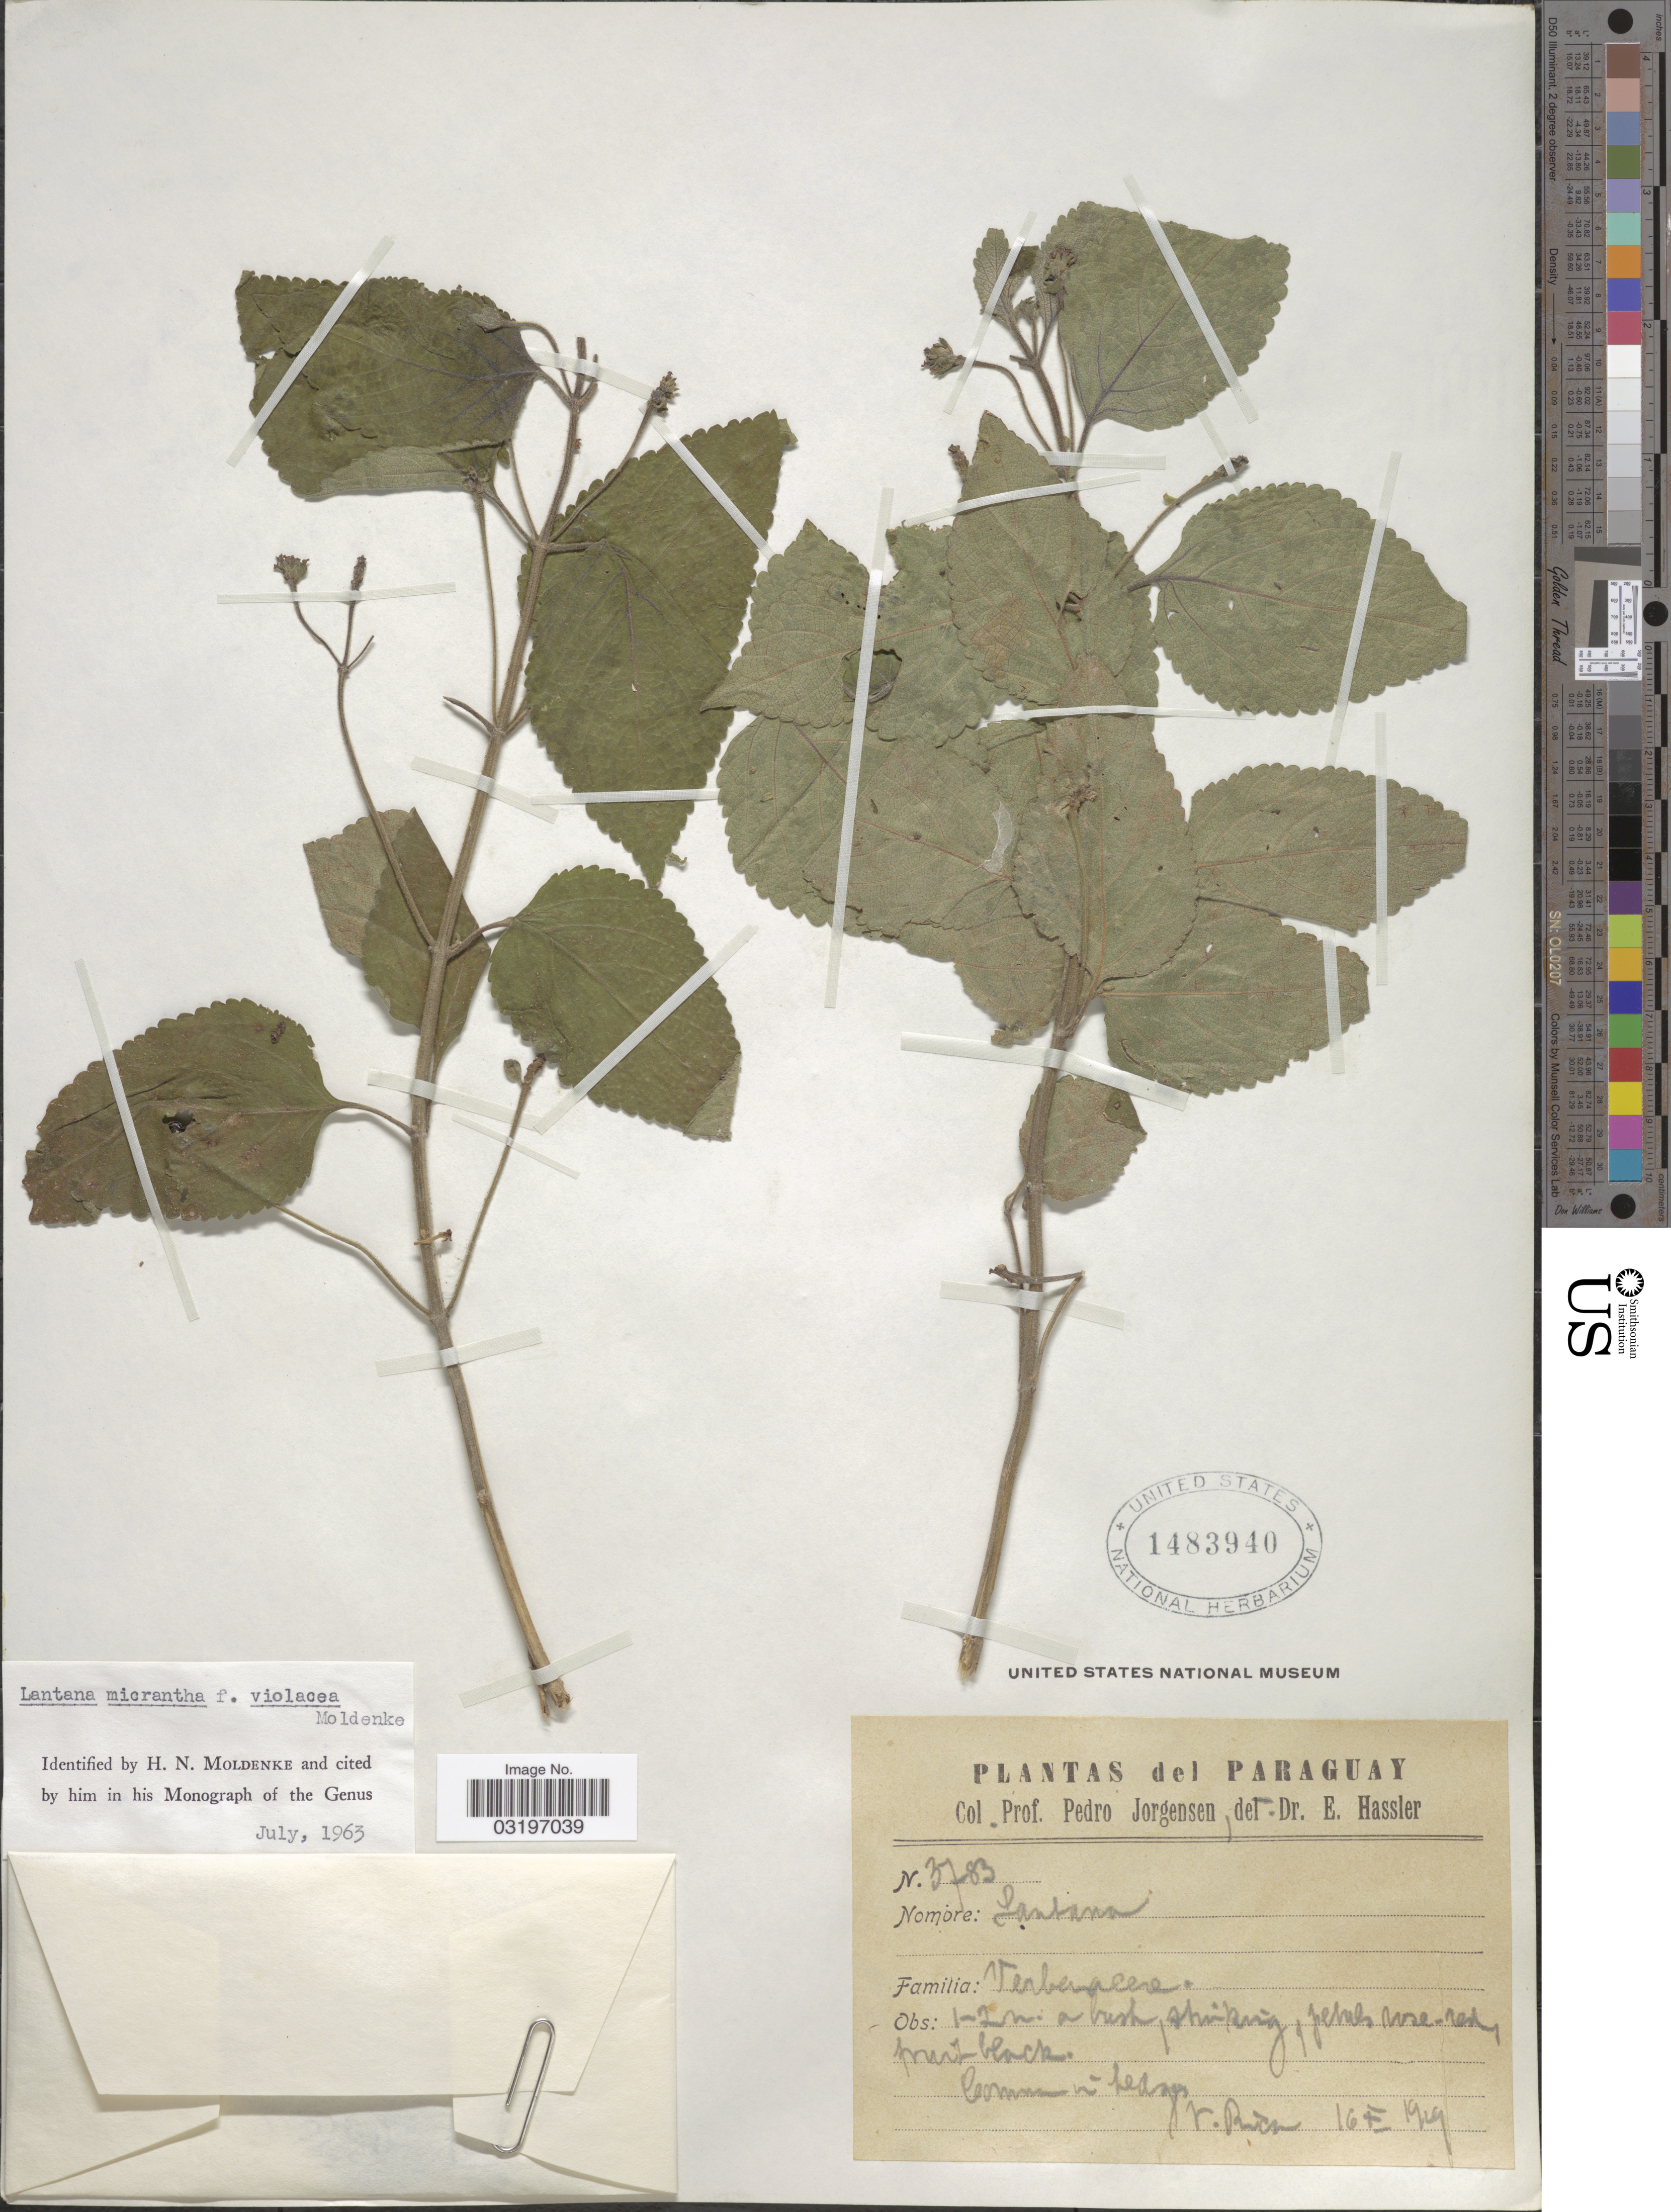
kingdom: Plantae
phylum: Tracheophyta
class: Magnoliopsida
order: Lamiales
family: Verbenaceae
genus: Lantana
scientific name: Lantana micrantha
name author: Briq.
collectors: P. Jörgensen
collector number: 3783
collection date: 1929-01-16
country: Paraguay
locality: V. Rica.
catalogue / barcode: US 1483940